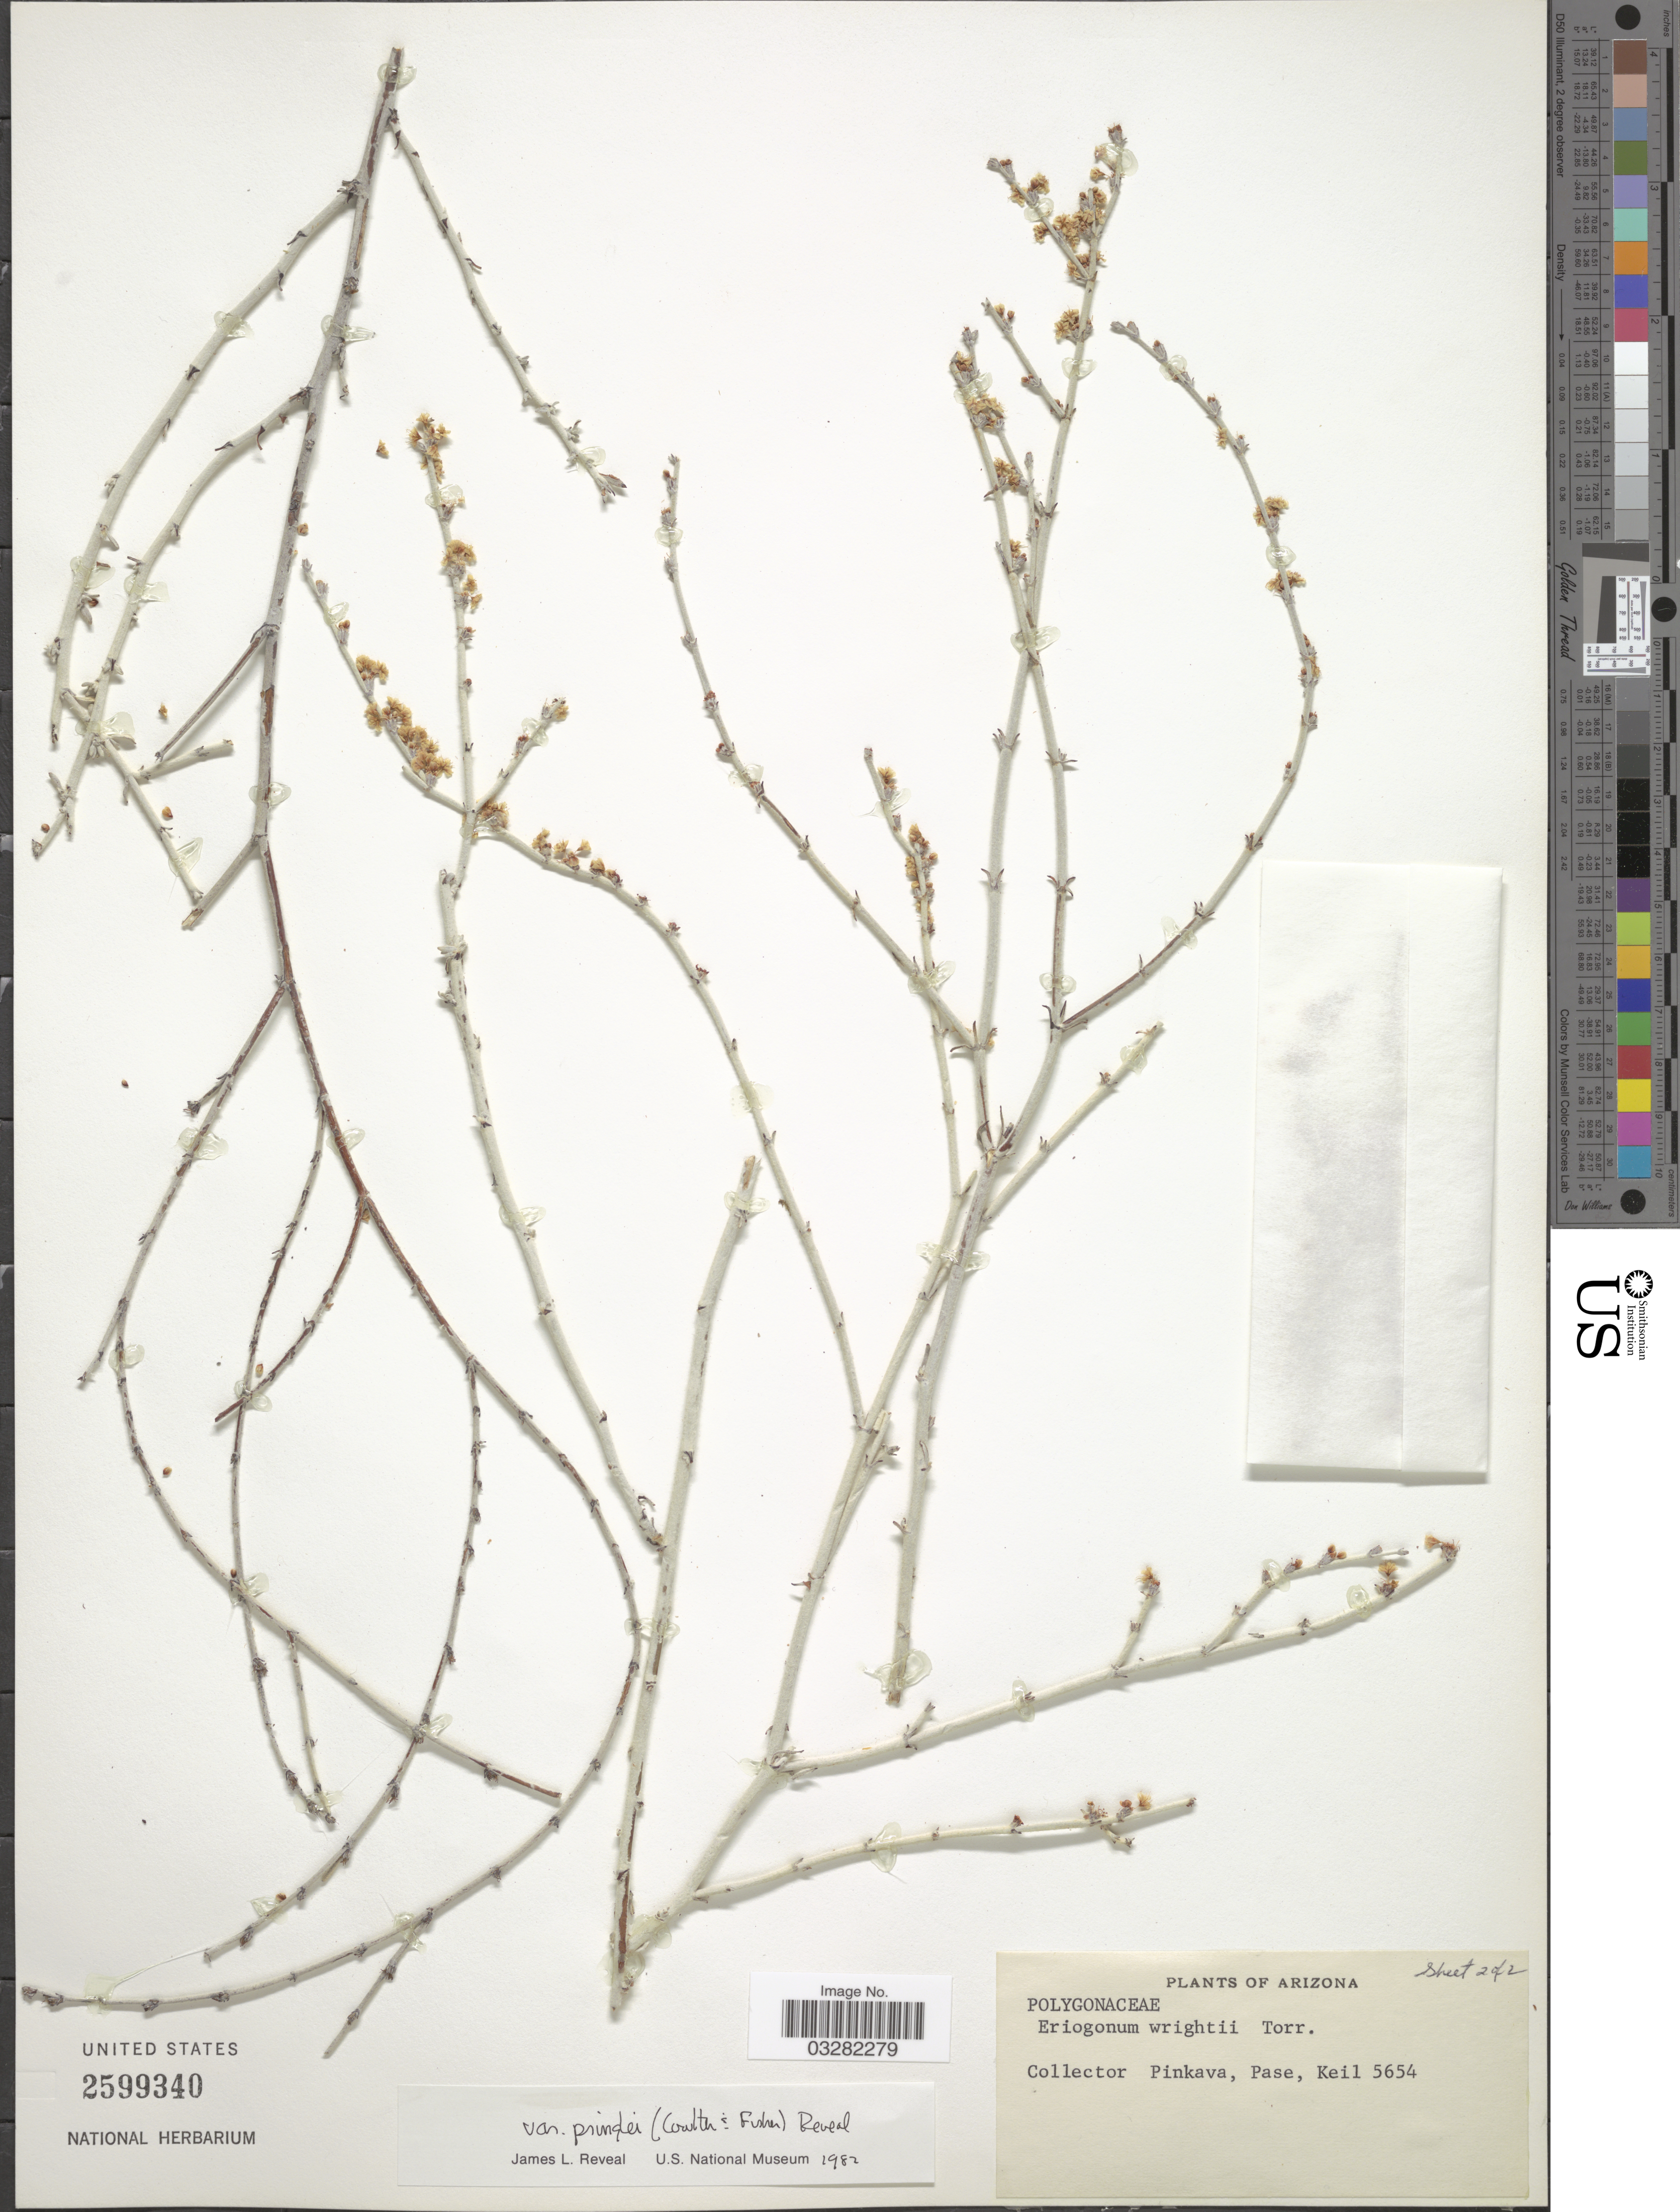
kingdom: Plantae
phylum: Tracheophyta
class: Magnoliopsida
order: Caryophyllales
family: Polygonaceae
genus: Eriogonum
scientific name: Eriogonum wrightii var. pringlei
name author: (J.M. Coult. & Fisher) Reveal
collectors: -. Pinkava, Pase & Keil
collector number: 5654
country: United States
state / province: Arizona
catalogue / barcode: US 2599340